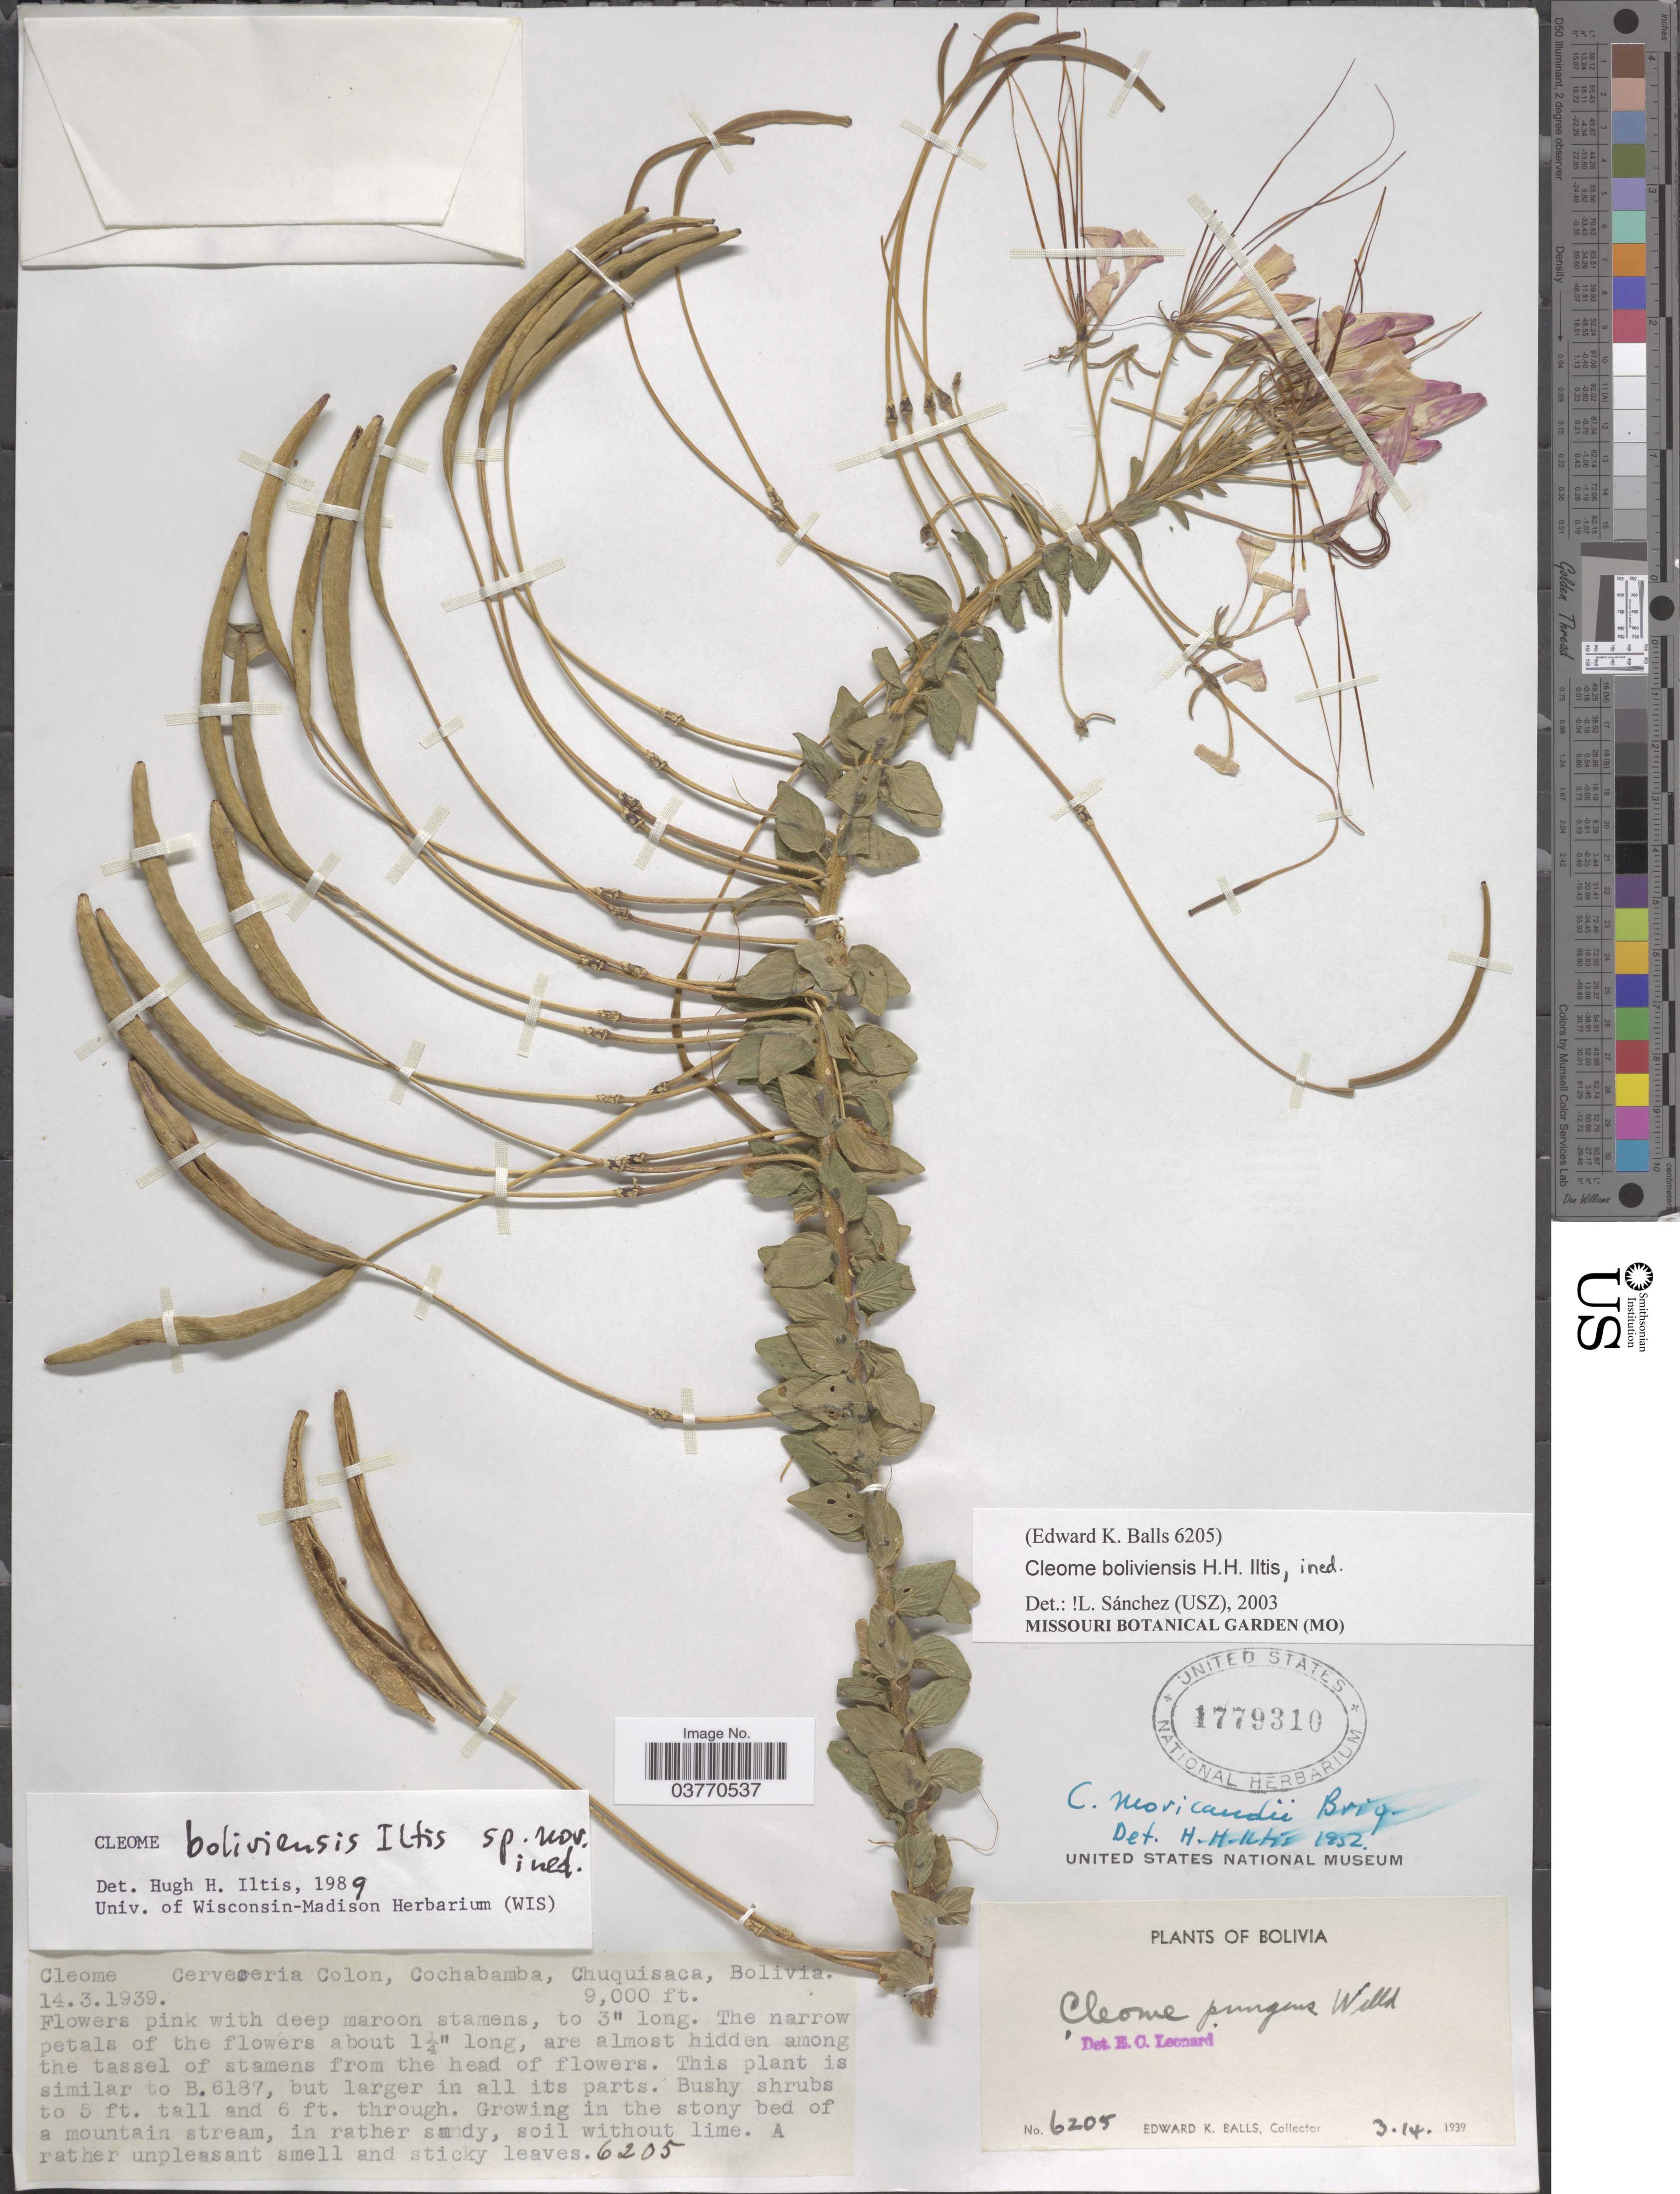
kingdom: Plantae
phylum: Tracheophyta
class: Magnoliopsida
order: Brassicales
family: Cleomaceae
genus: Tarenaya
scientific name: Tarenaya boliviensis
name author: (Iltis) Soares Neto & Roalson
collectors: E. K. Balls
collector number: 6205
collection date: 1939-03-14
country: Bolivia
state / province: Cochabamba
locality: Cerveceria Colon, Chuquisaca.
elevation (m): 2743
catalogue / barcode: US 1779310